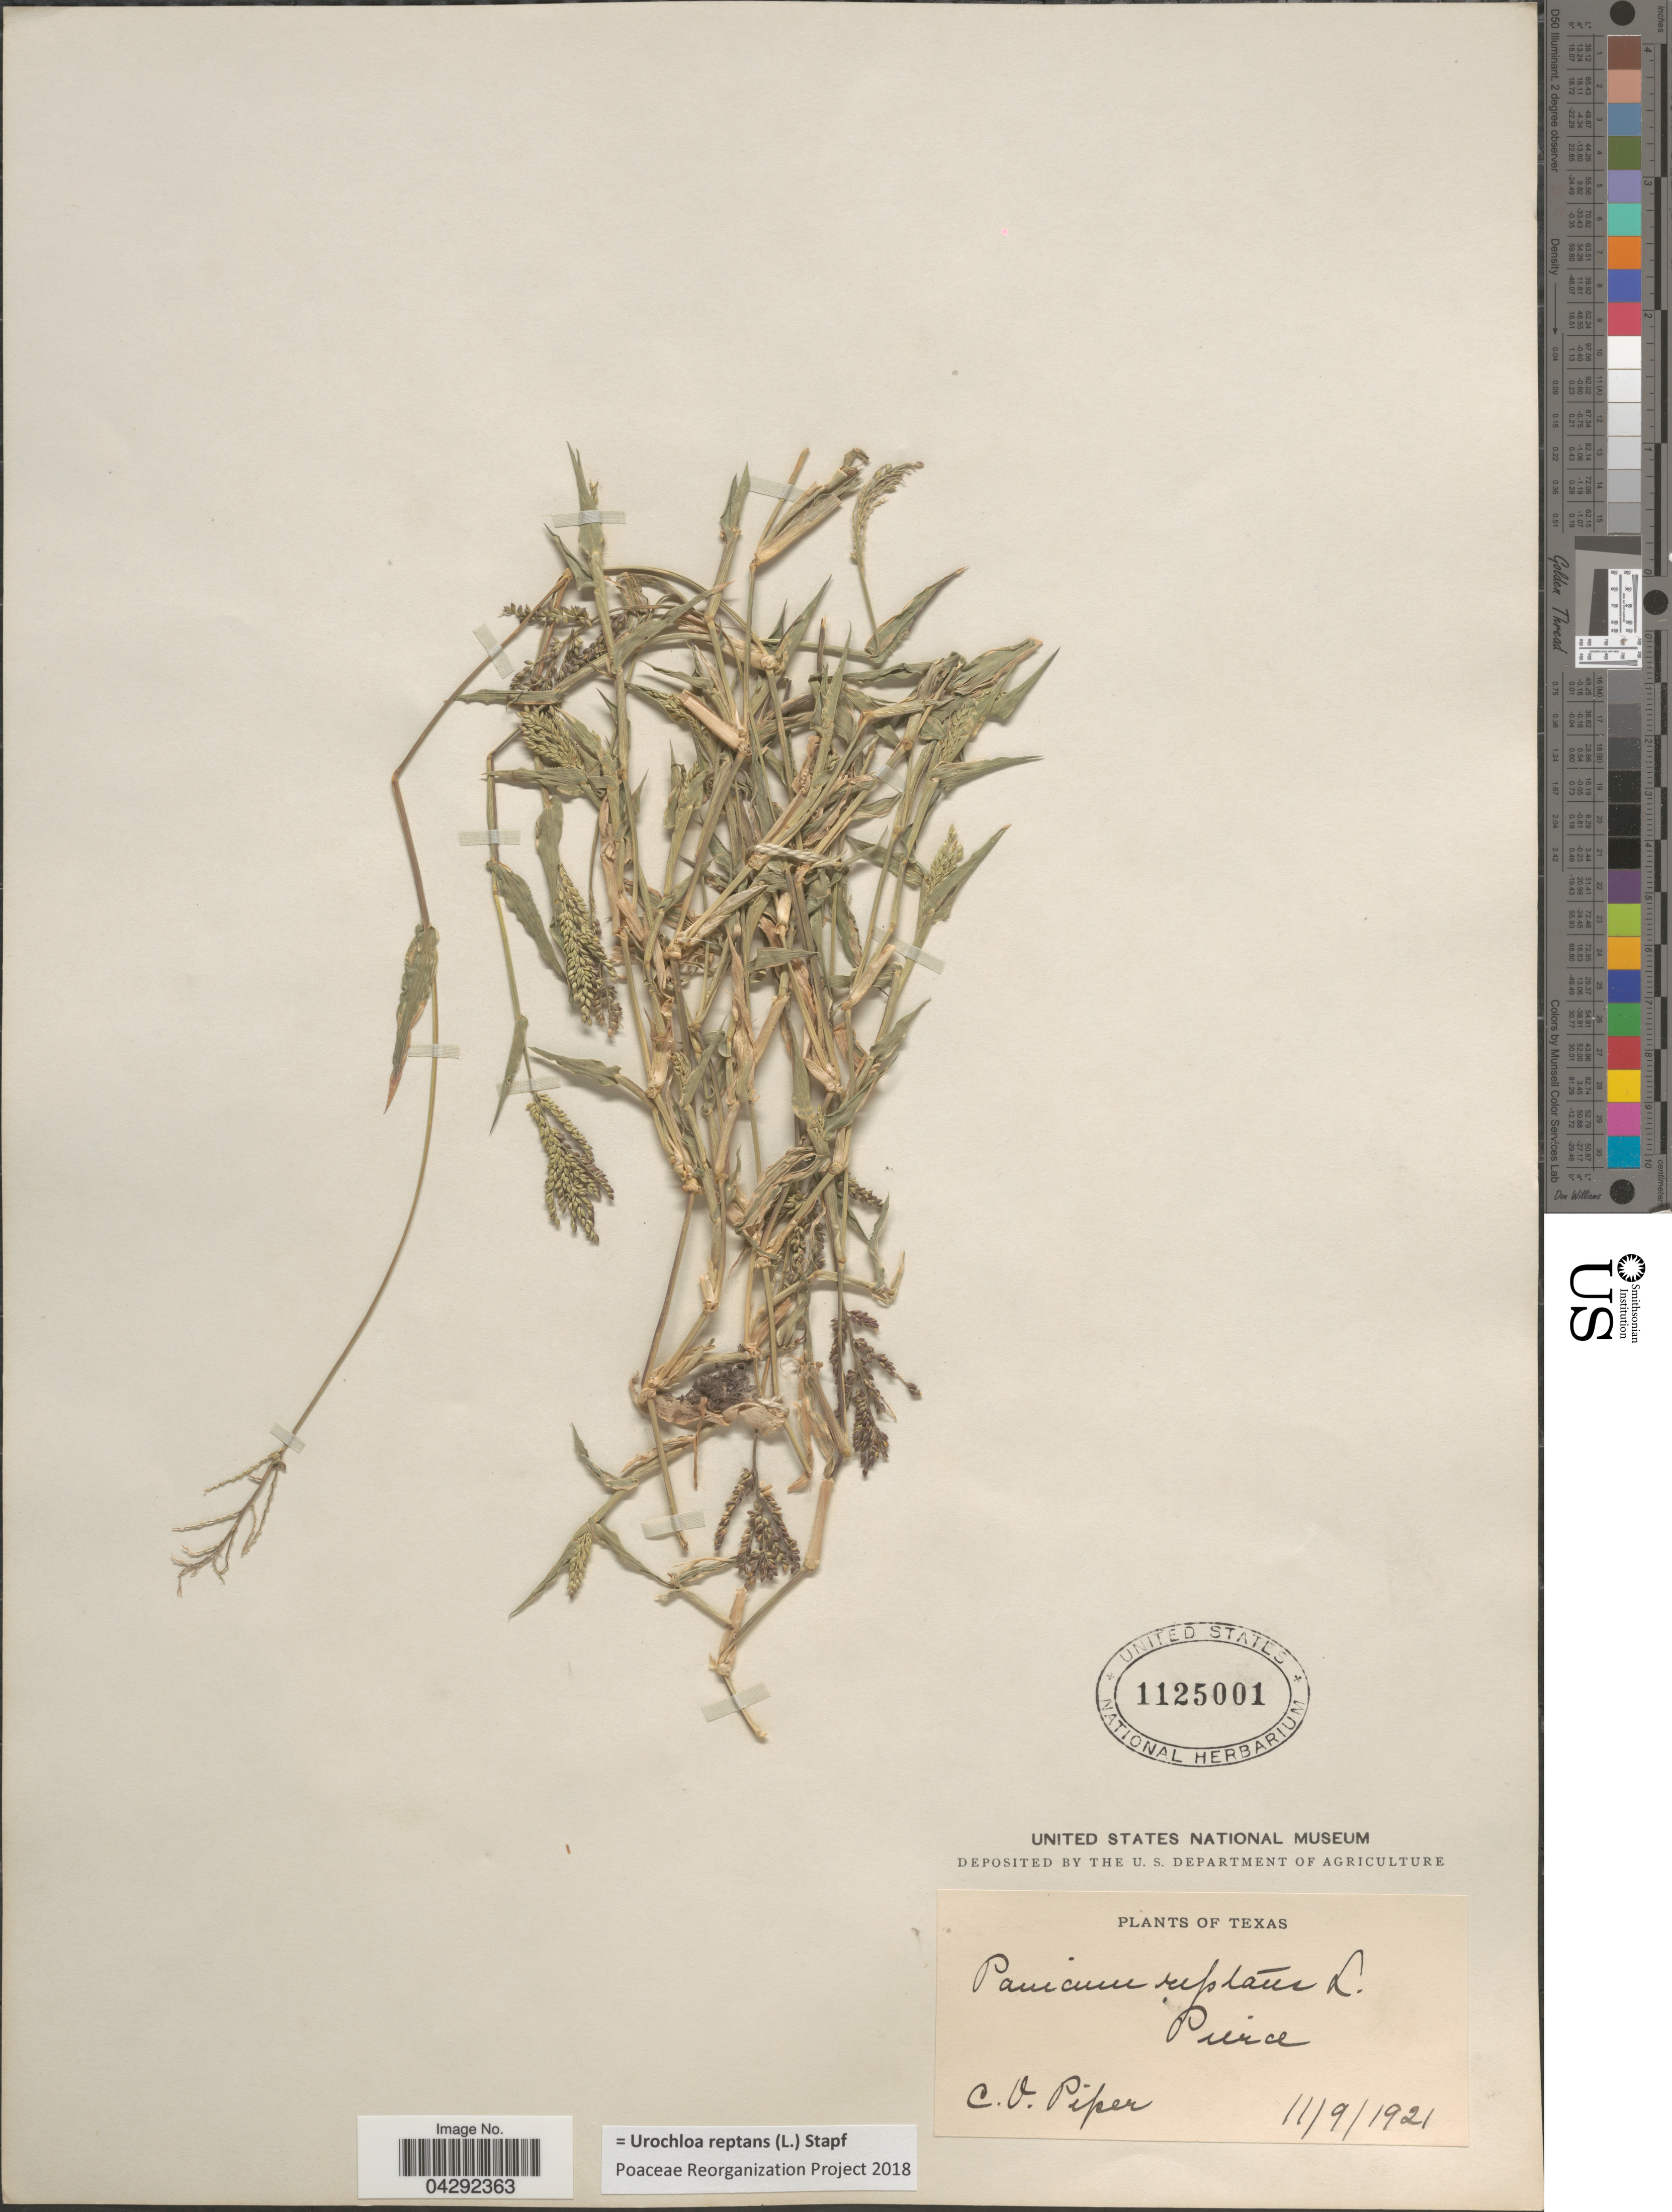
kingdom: Plantae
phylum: Tracheophyta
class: Liliopsida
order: Poales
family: Poaceae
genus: Urochloa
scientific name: Urochloa reptans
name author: (L.) Stapf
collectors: C. V. Piper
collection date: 1921-11-09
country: United States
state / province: Texas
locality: Pierce.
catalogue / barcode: US 1125001